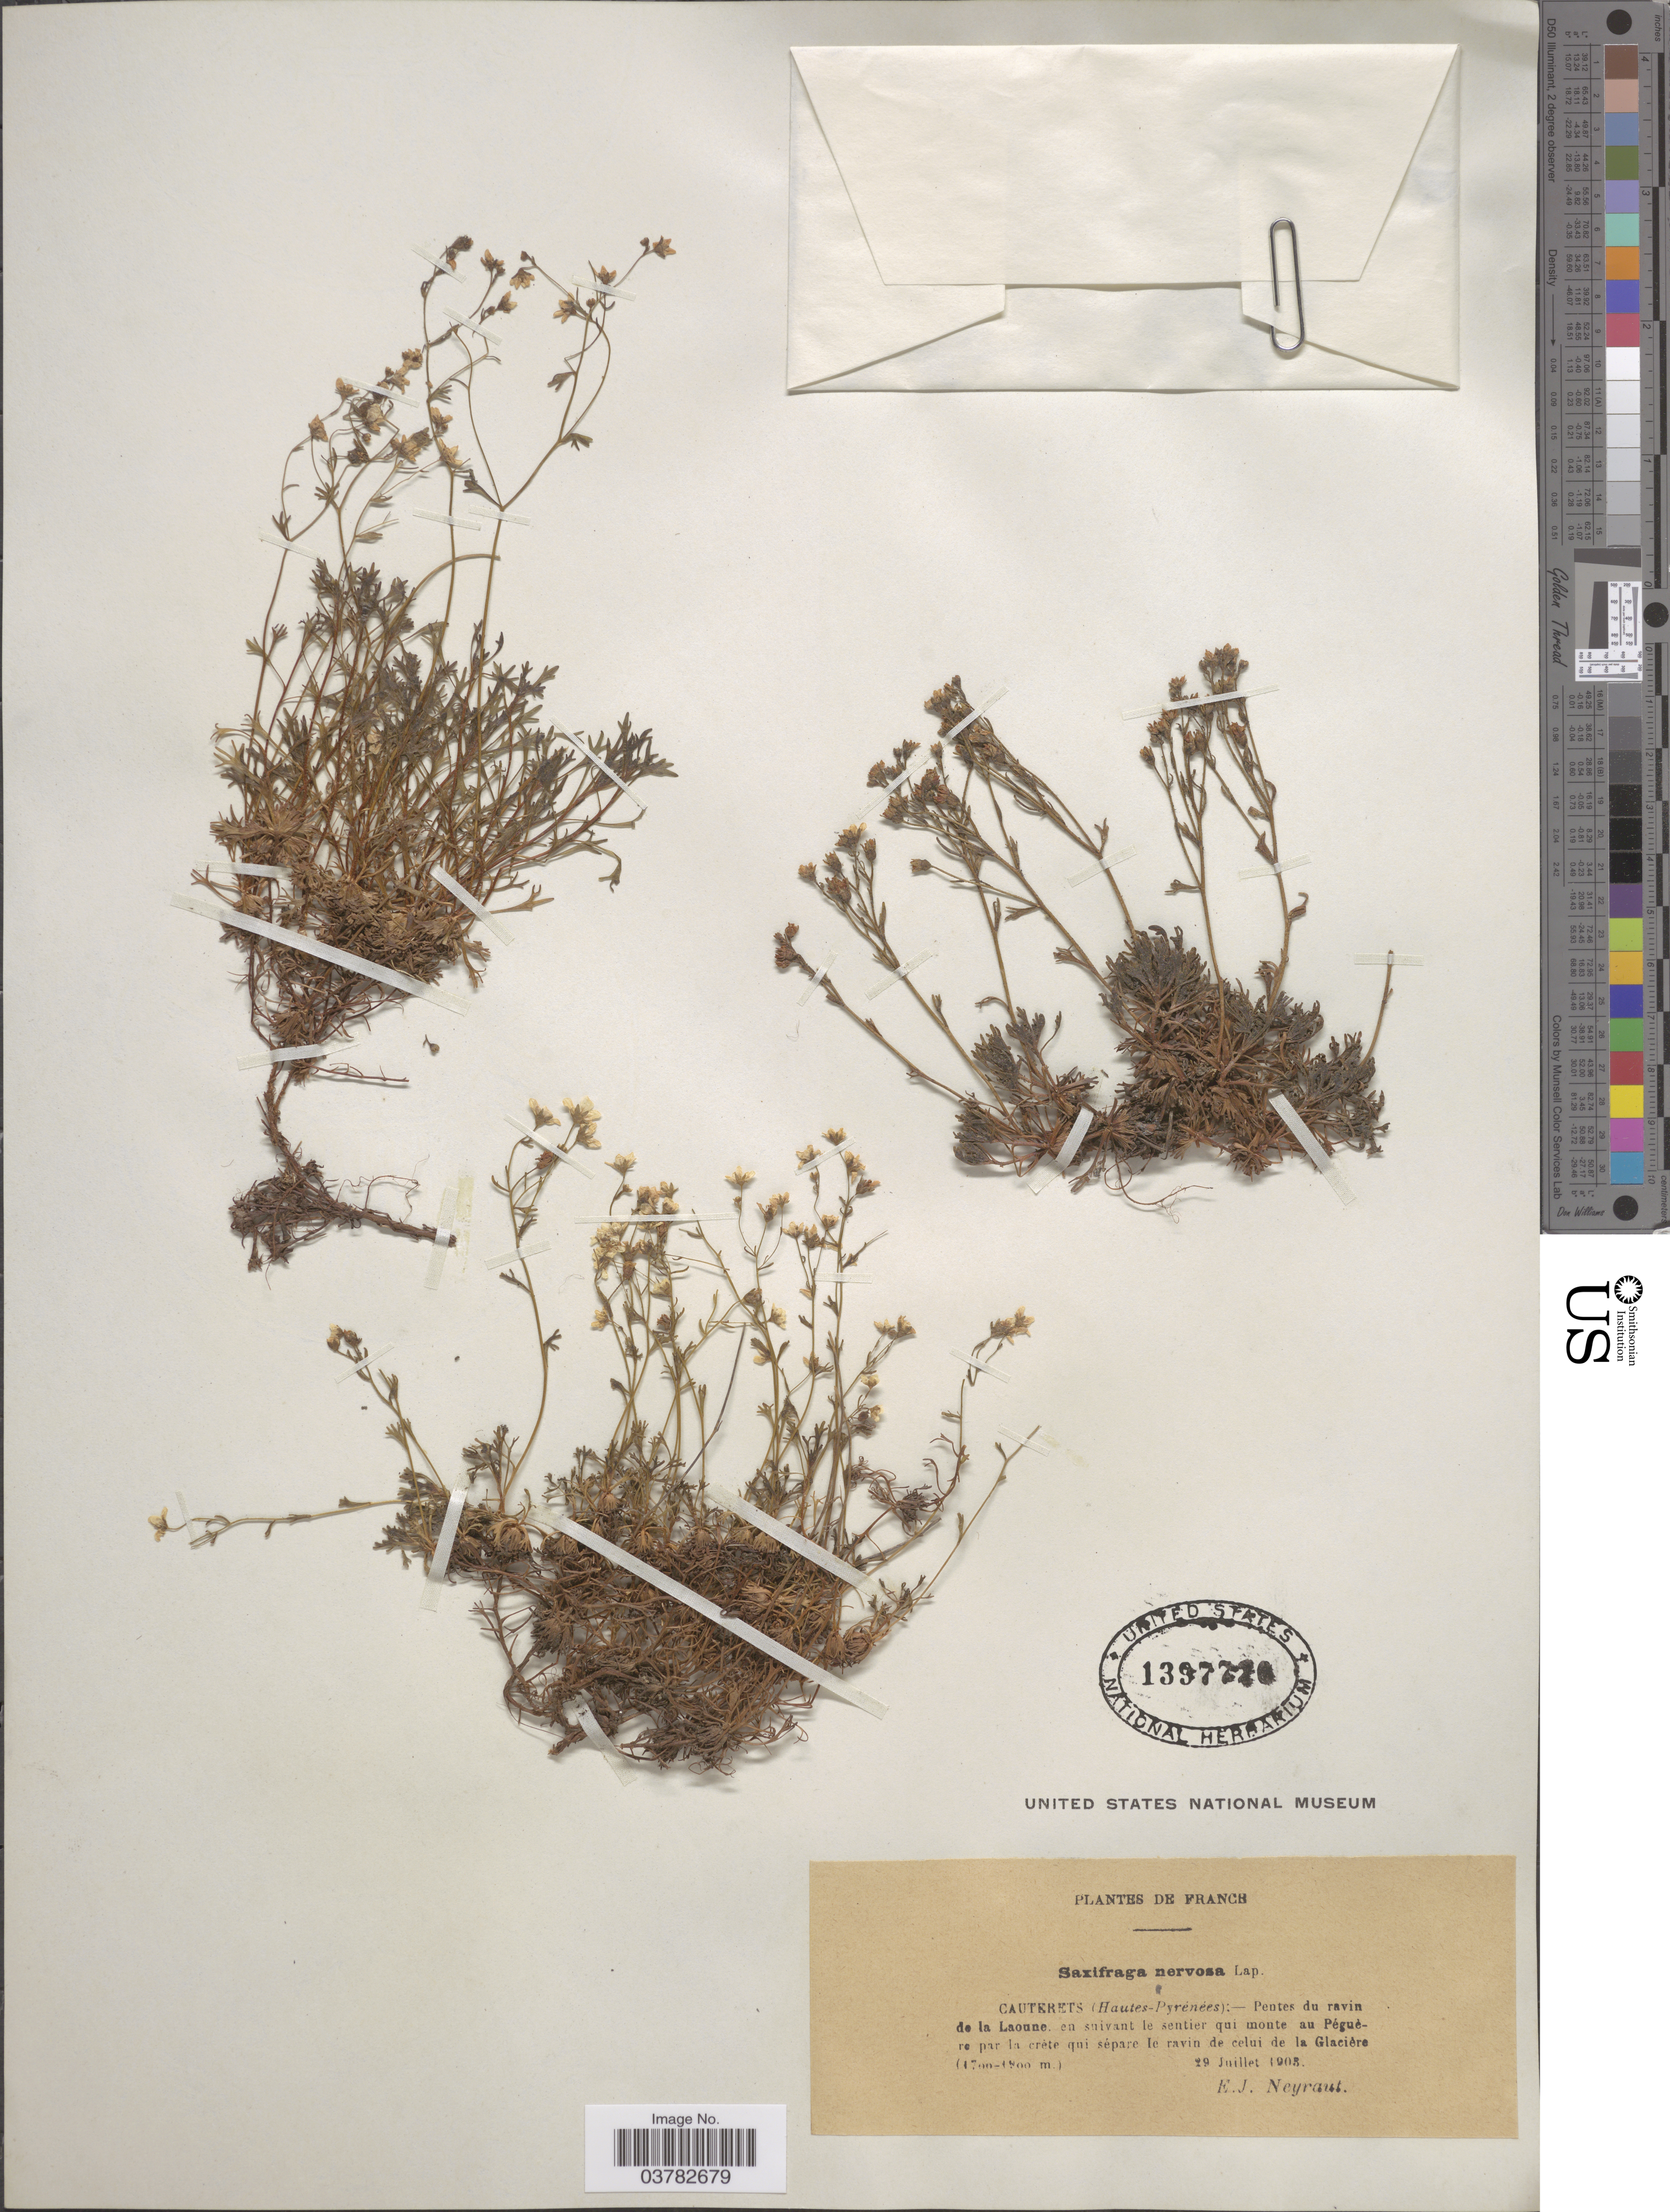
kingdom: Plantae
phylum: Tracheophyta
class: Magnoliopsida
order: Saxifragales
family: Saxifragaceae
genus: Saxifraga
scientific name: Saxifraga nervosa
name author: Lapeyr.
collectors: E. Neyraut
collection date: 1903-07-29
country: France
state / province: Occitanie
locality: Cauterets (Hautes- Pyrénées); - Pentes du ravin de la Laounne, en suivant le sentier qui monte au Péhuère par la créte qui sépare le ravin de celui de la Glacière.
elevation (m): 1700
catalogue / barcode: US 1397726